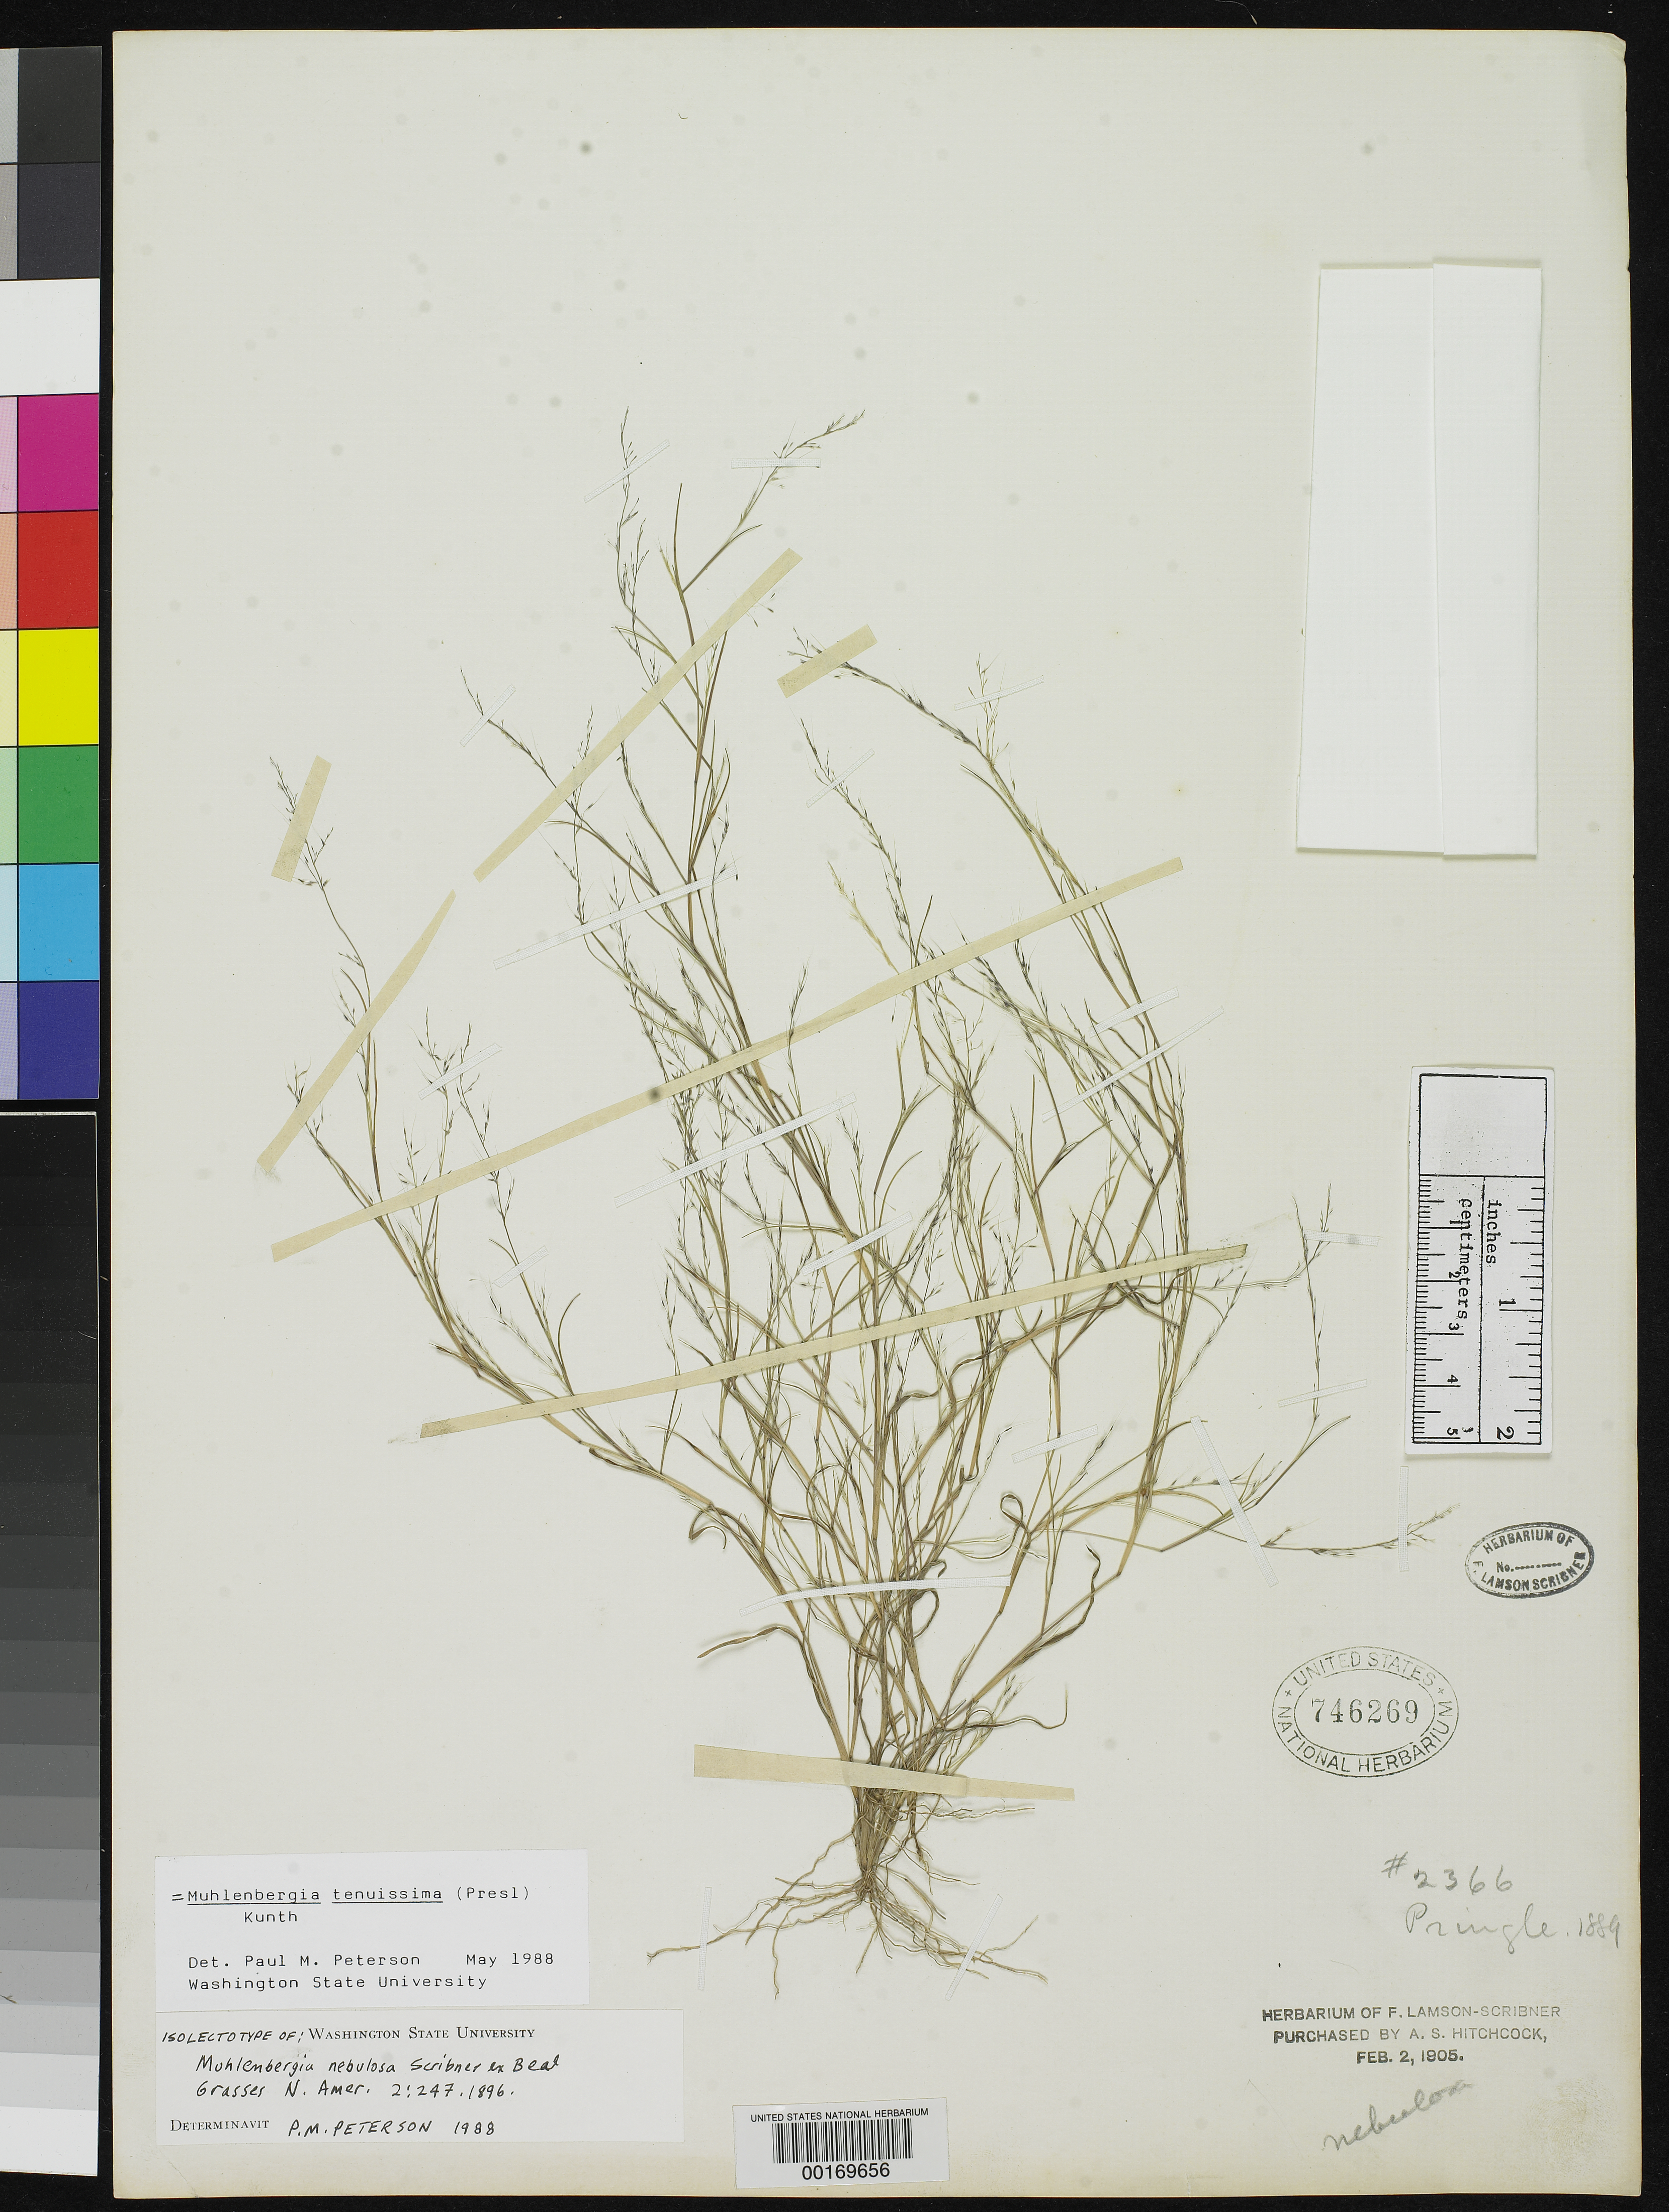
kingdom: Plantae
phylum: Tracheophyta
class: Liliopsida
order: Poales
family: Poaceae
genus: Muhlenbergia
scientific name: Muhlenbergia nebulosa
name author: Scribn. ex W.J. Beal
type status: Isotype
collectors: C. G. Pringle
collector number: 2366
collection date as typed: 05 Nov 1889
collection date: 1889-11-05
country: Mexico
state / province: Jalisco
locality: Hills near Guadalajara, wet places.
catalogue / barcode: US 746269